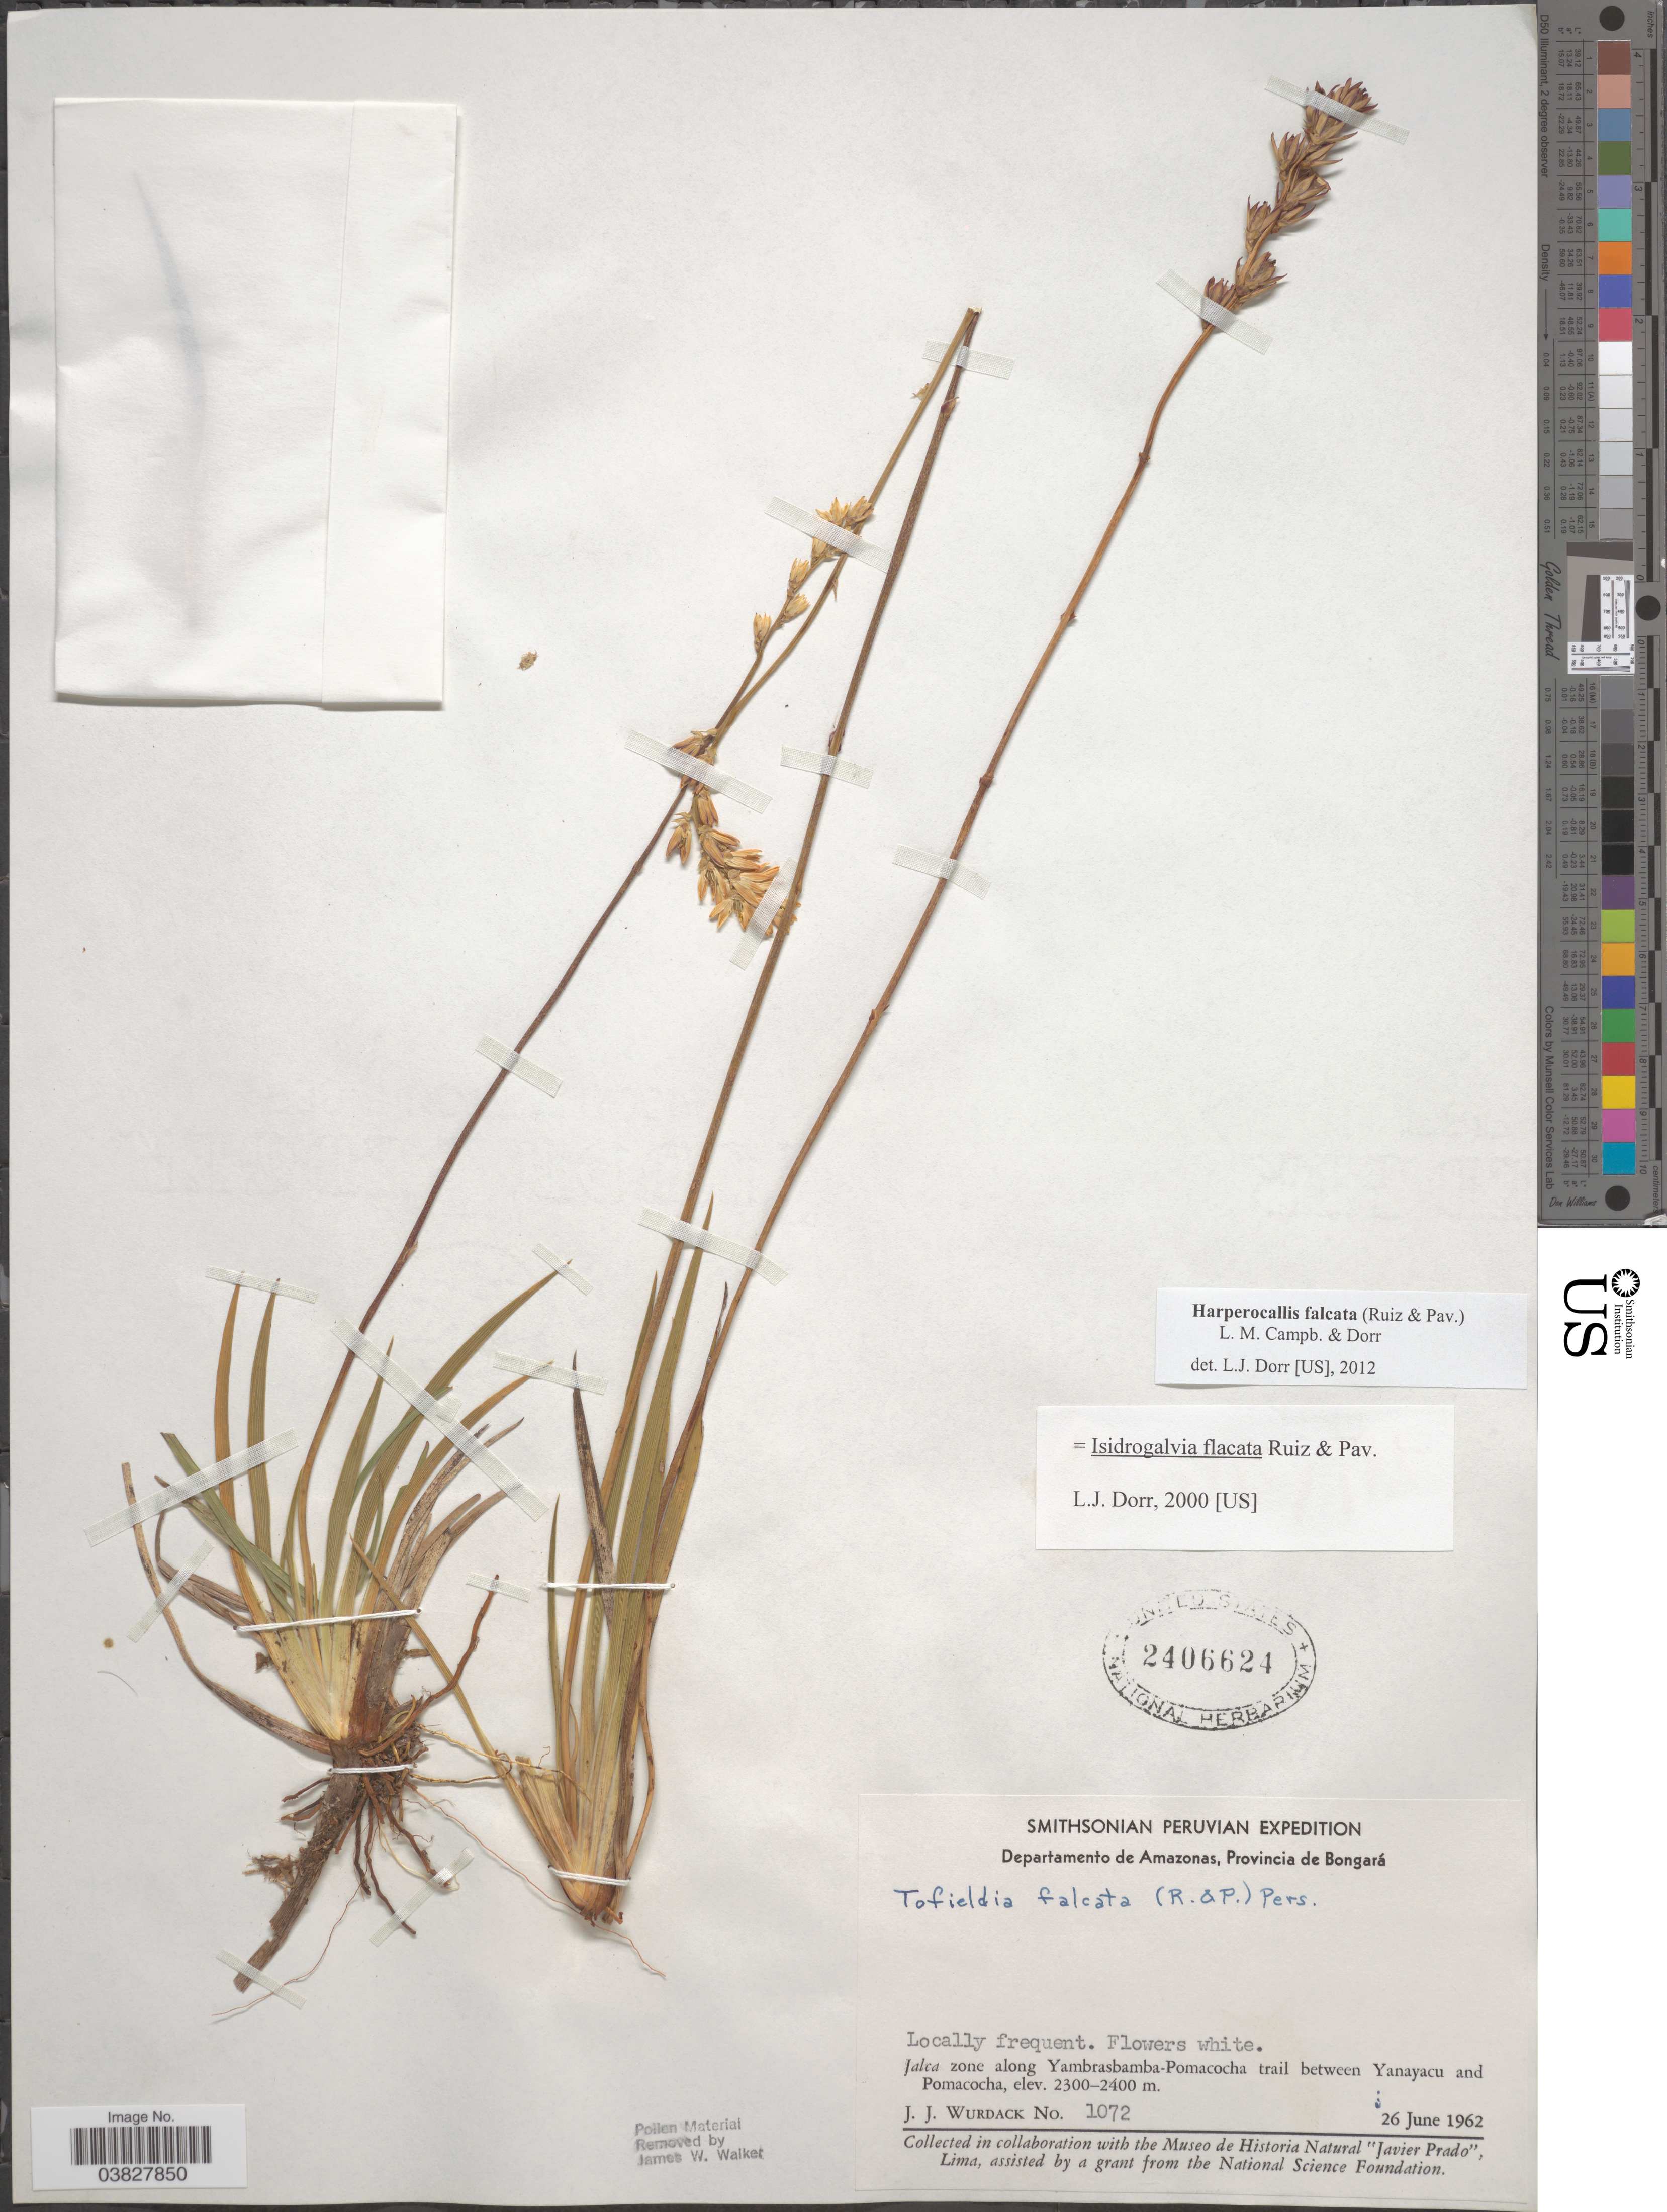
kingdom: Plantae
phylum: Tracheophyta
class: Liliopsida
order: Alismatales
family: Tofieldiaceae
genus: Harperocallis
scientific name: Harperocallis falcata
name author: (Ruiz & Pav.) L.M. Campb. & Dorr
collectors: J. J. Wurdack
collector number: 1072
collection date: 1962-06-26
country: Peru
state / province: Amazonas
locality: Departamento de Amazonas, Provincia de Bongará. Jalca zone along Yambrasbamba-Pomacocha trail between Yanayacu and Pomacocha.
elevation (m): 2300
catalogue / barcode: US 2406624